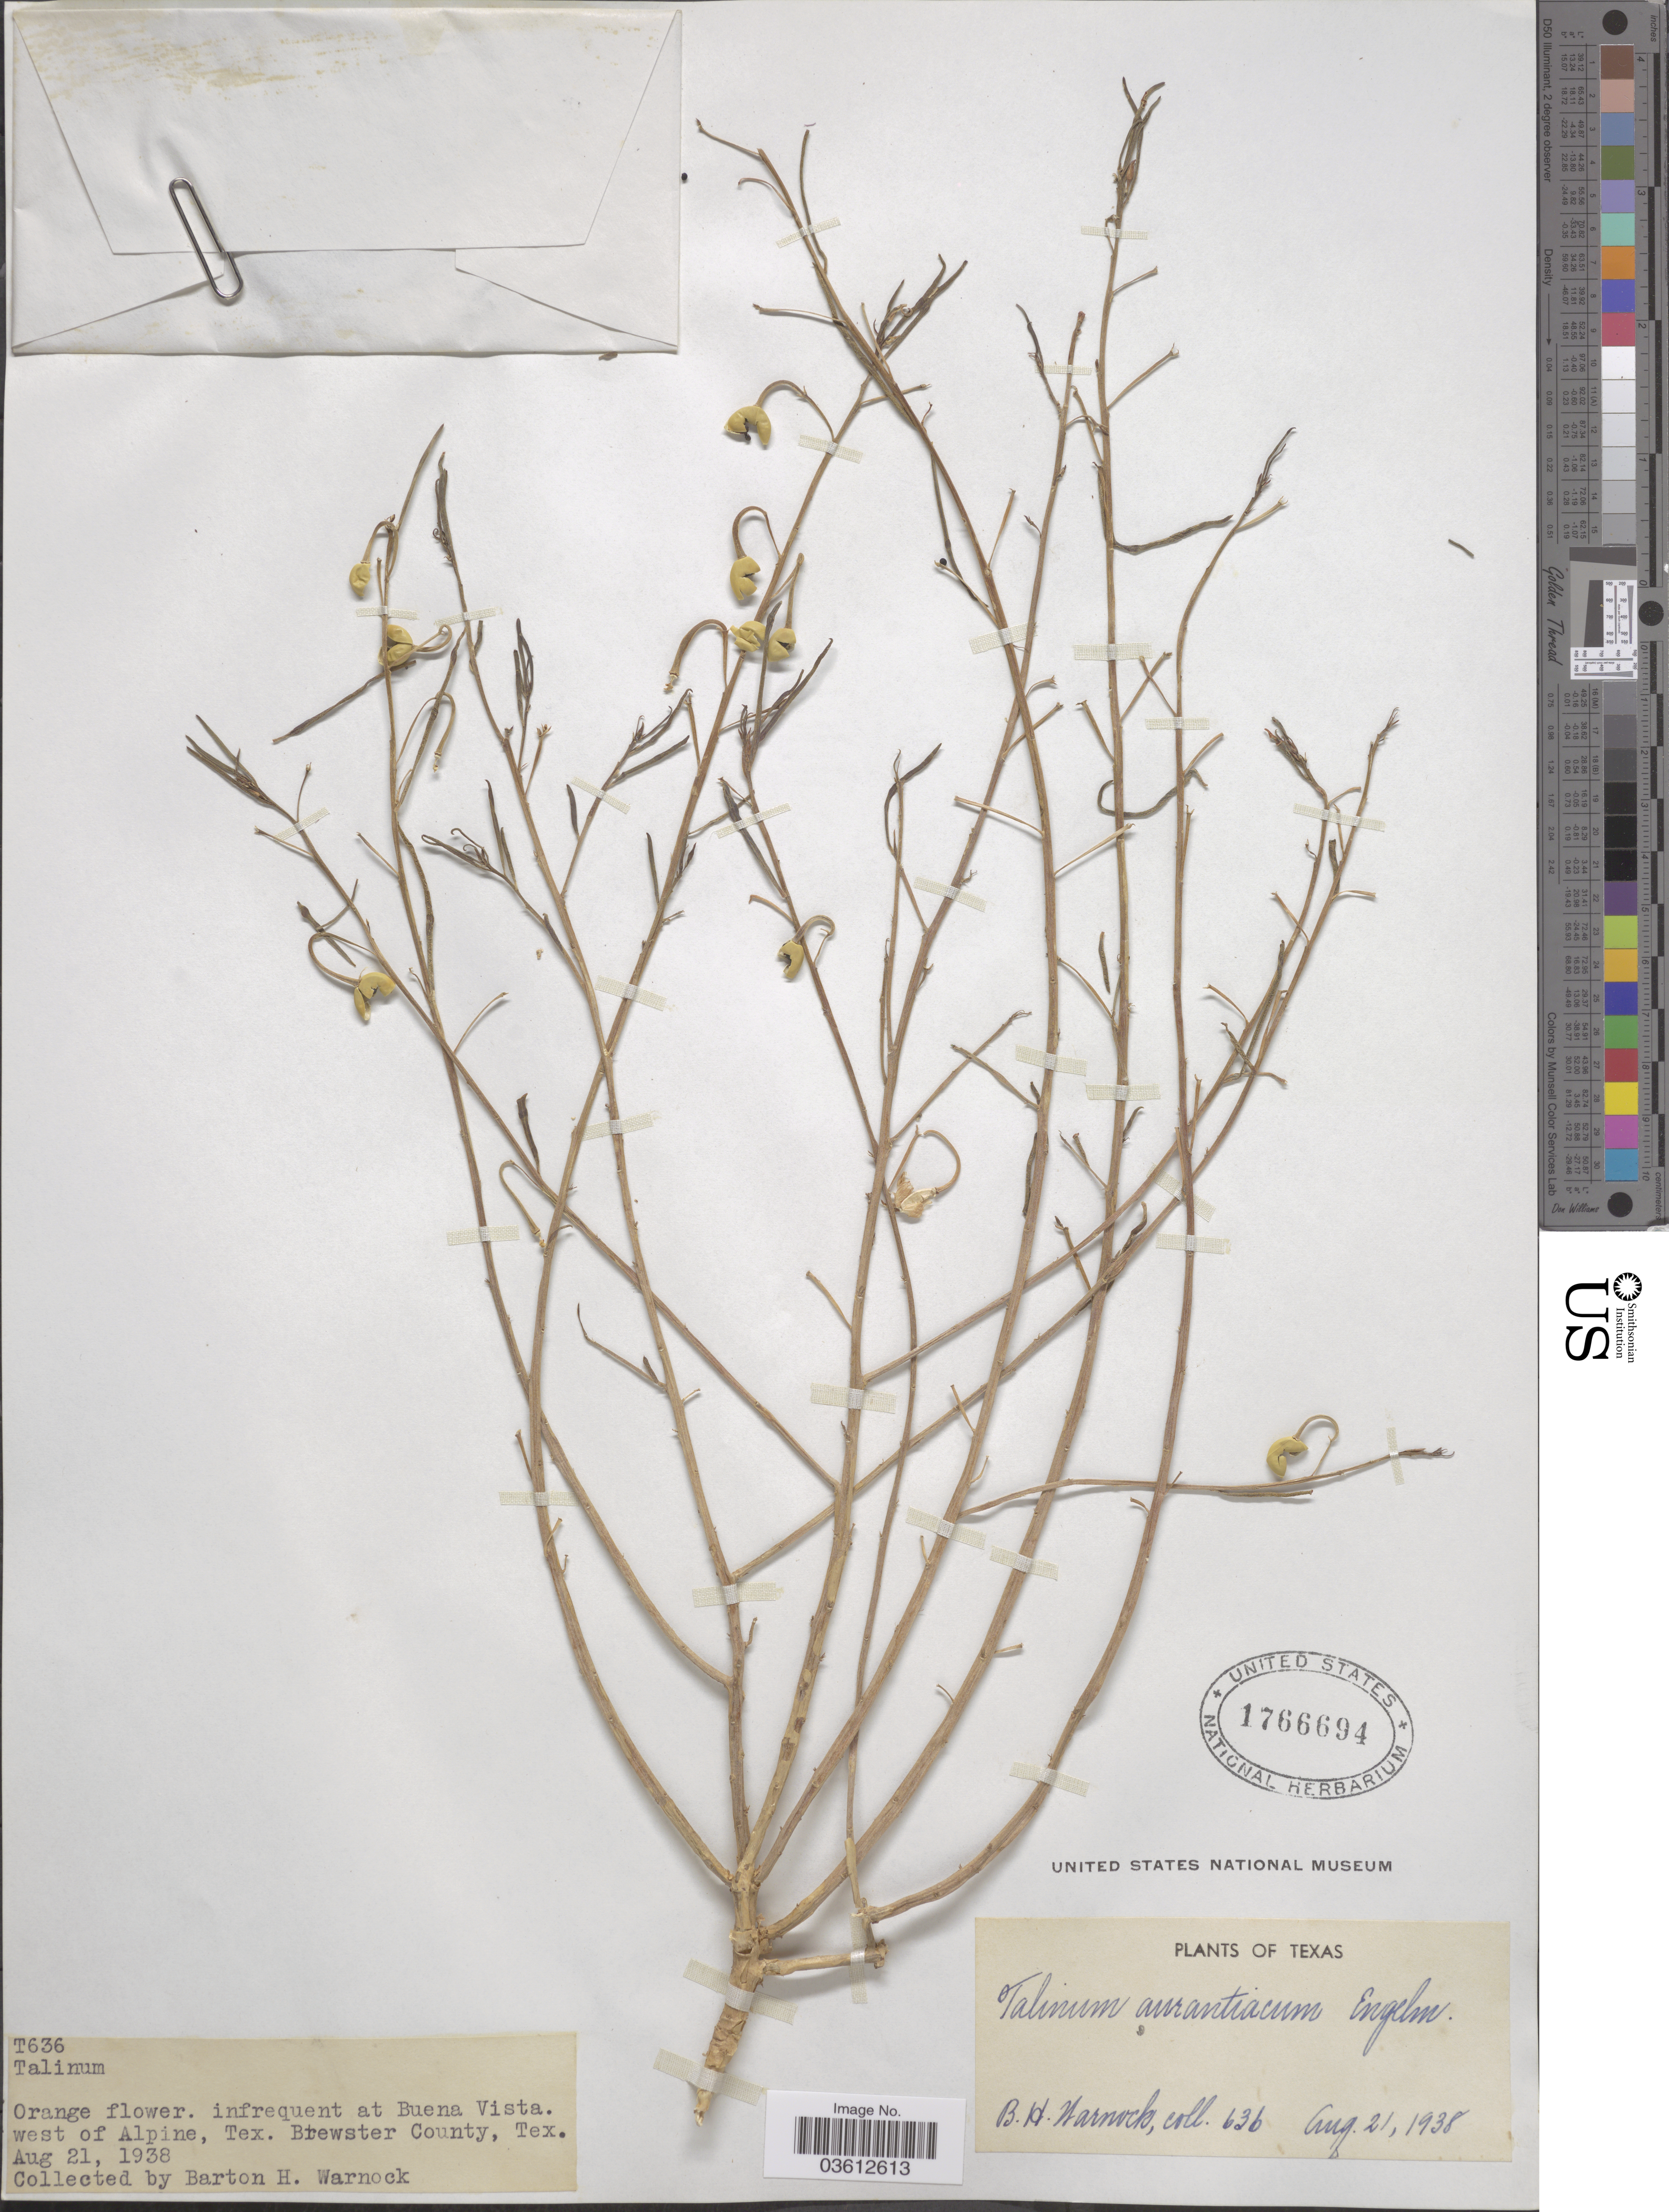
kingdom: Plantae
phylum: Tracheophyta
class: Magnoliopsida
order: Caryophyllales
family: Talinaceae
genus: Talinum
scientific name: Talinum aurantiacum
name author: Engelm. in A. Gray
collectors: B. H. Warnock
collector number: T636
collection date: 1938-08-21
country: United States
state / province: Texas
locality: At Buena Vista, west of Alpine, Brewster County.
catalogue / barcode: US 1766694